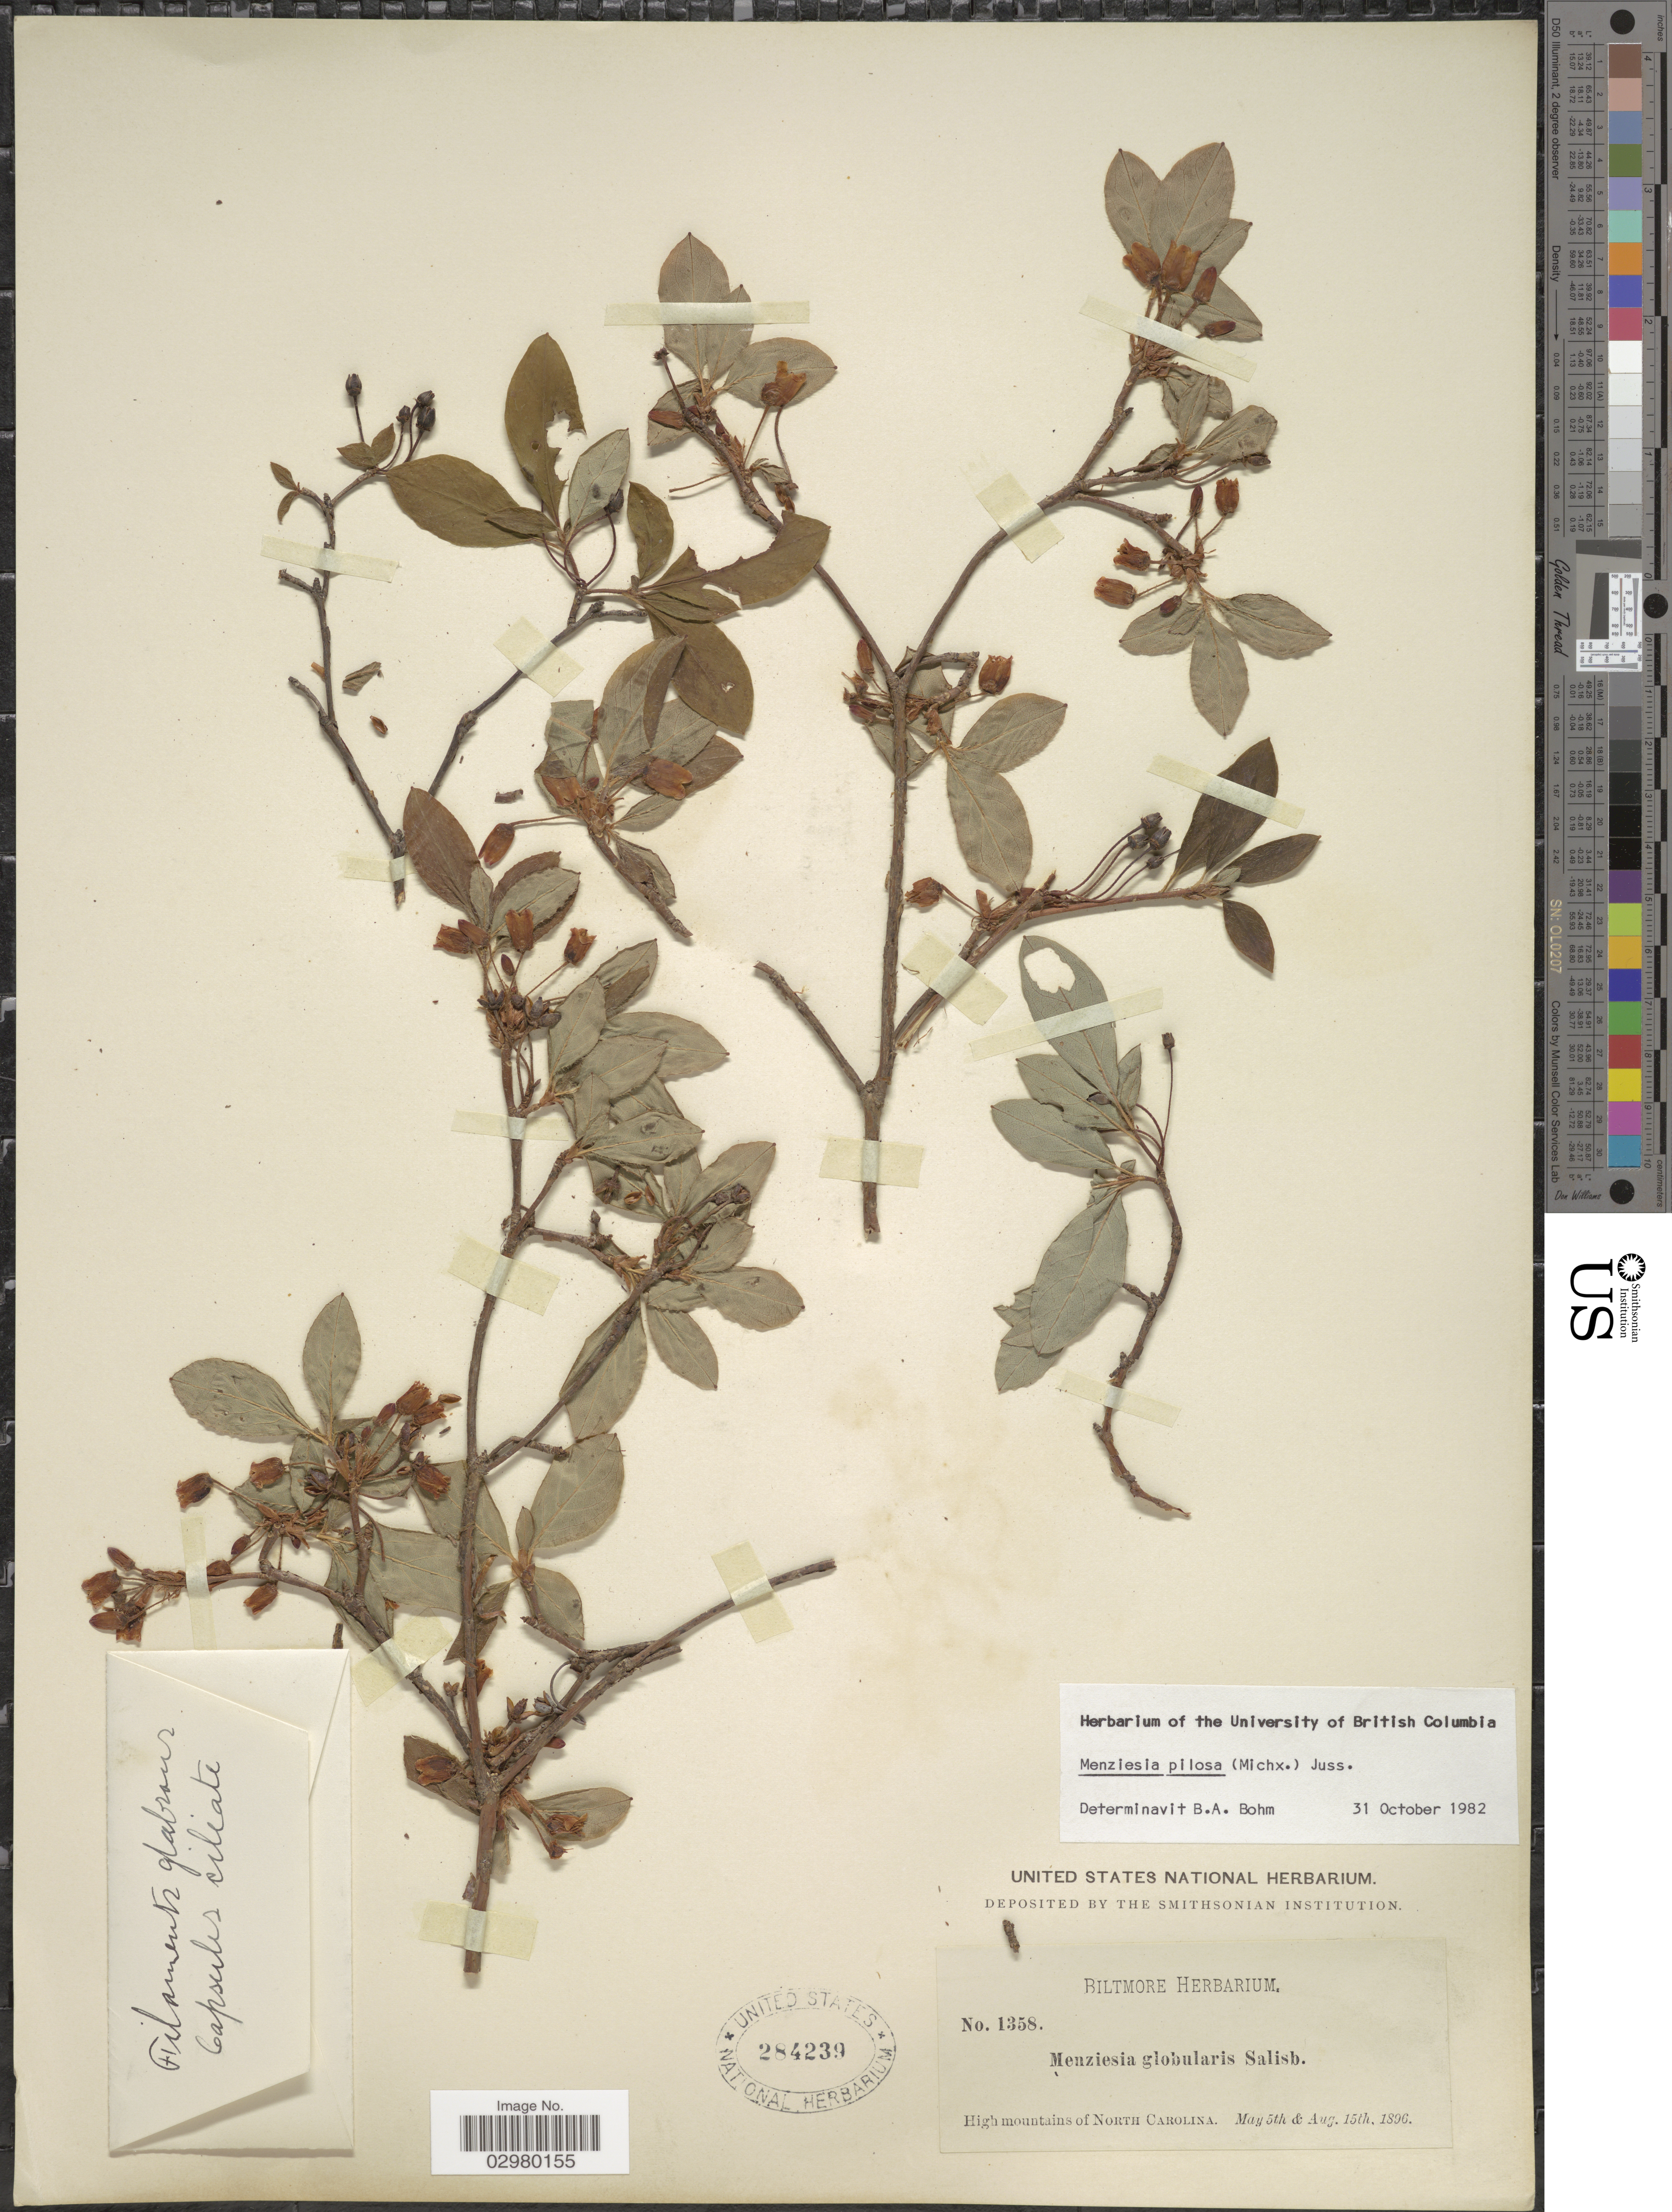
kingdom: Plantae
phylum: Tracheophyta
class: Magnoliopsida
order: Ericales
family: Ericaceae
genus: Menziesia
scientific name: Menziesia pilosa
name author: (Michx.) Juss.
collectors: ex herb. Biltmore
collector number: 1358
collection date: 1896-05-05/1896-08-15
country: United States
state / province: North Carolina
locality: High mountains of North Carolina.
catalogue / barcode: US 284239